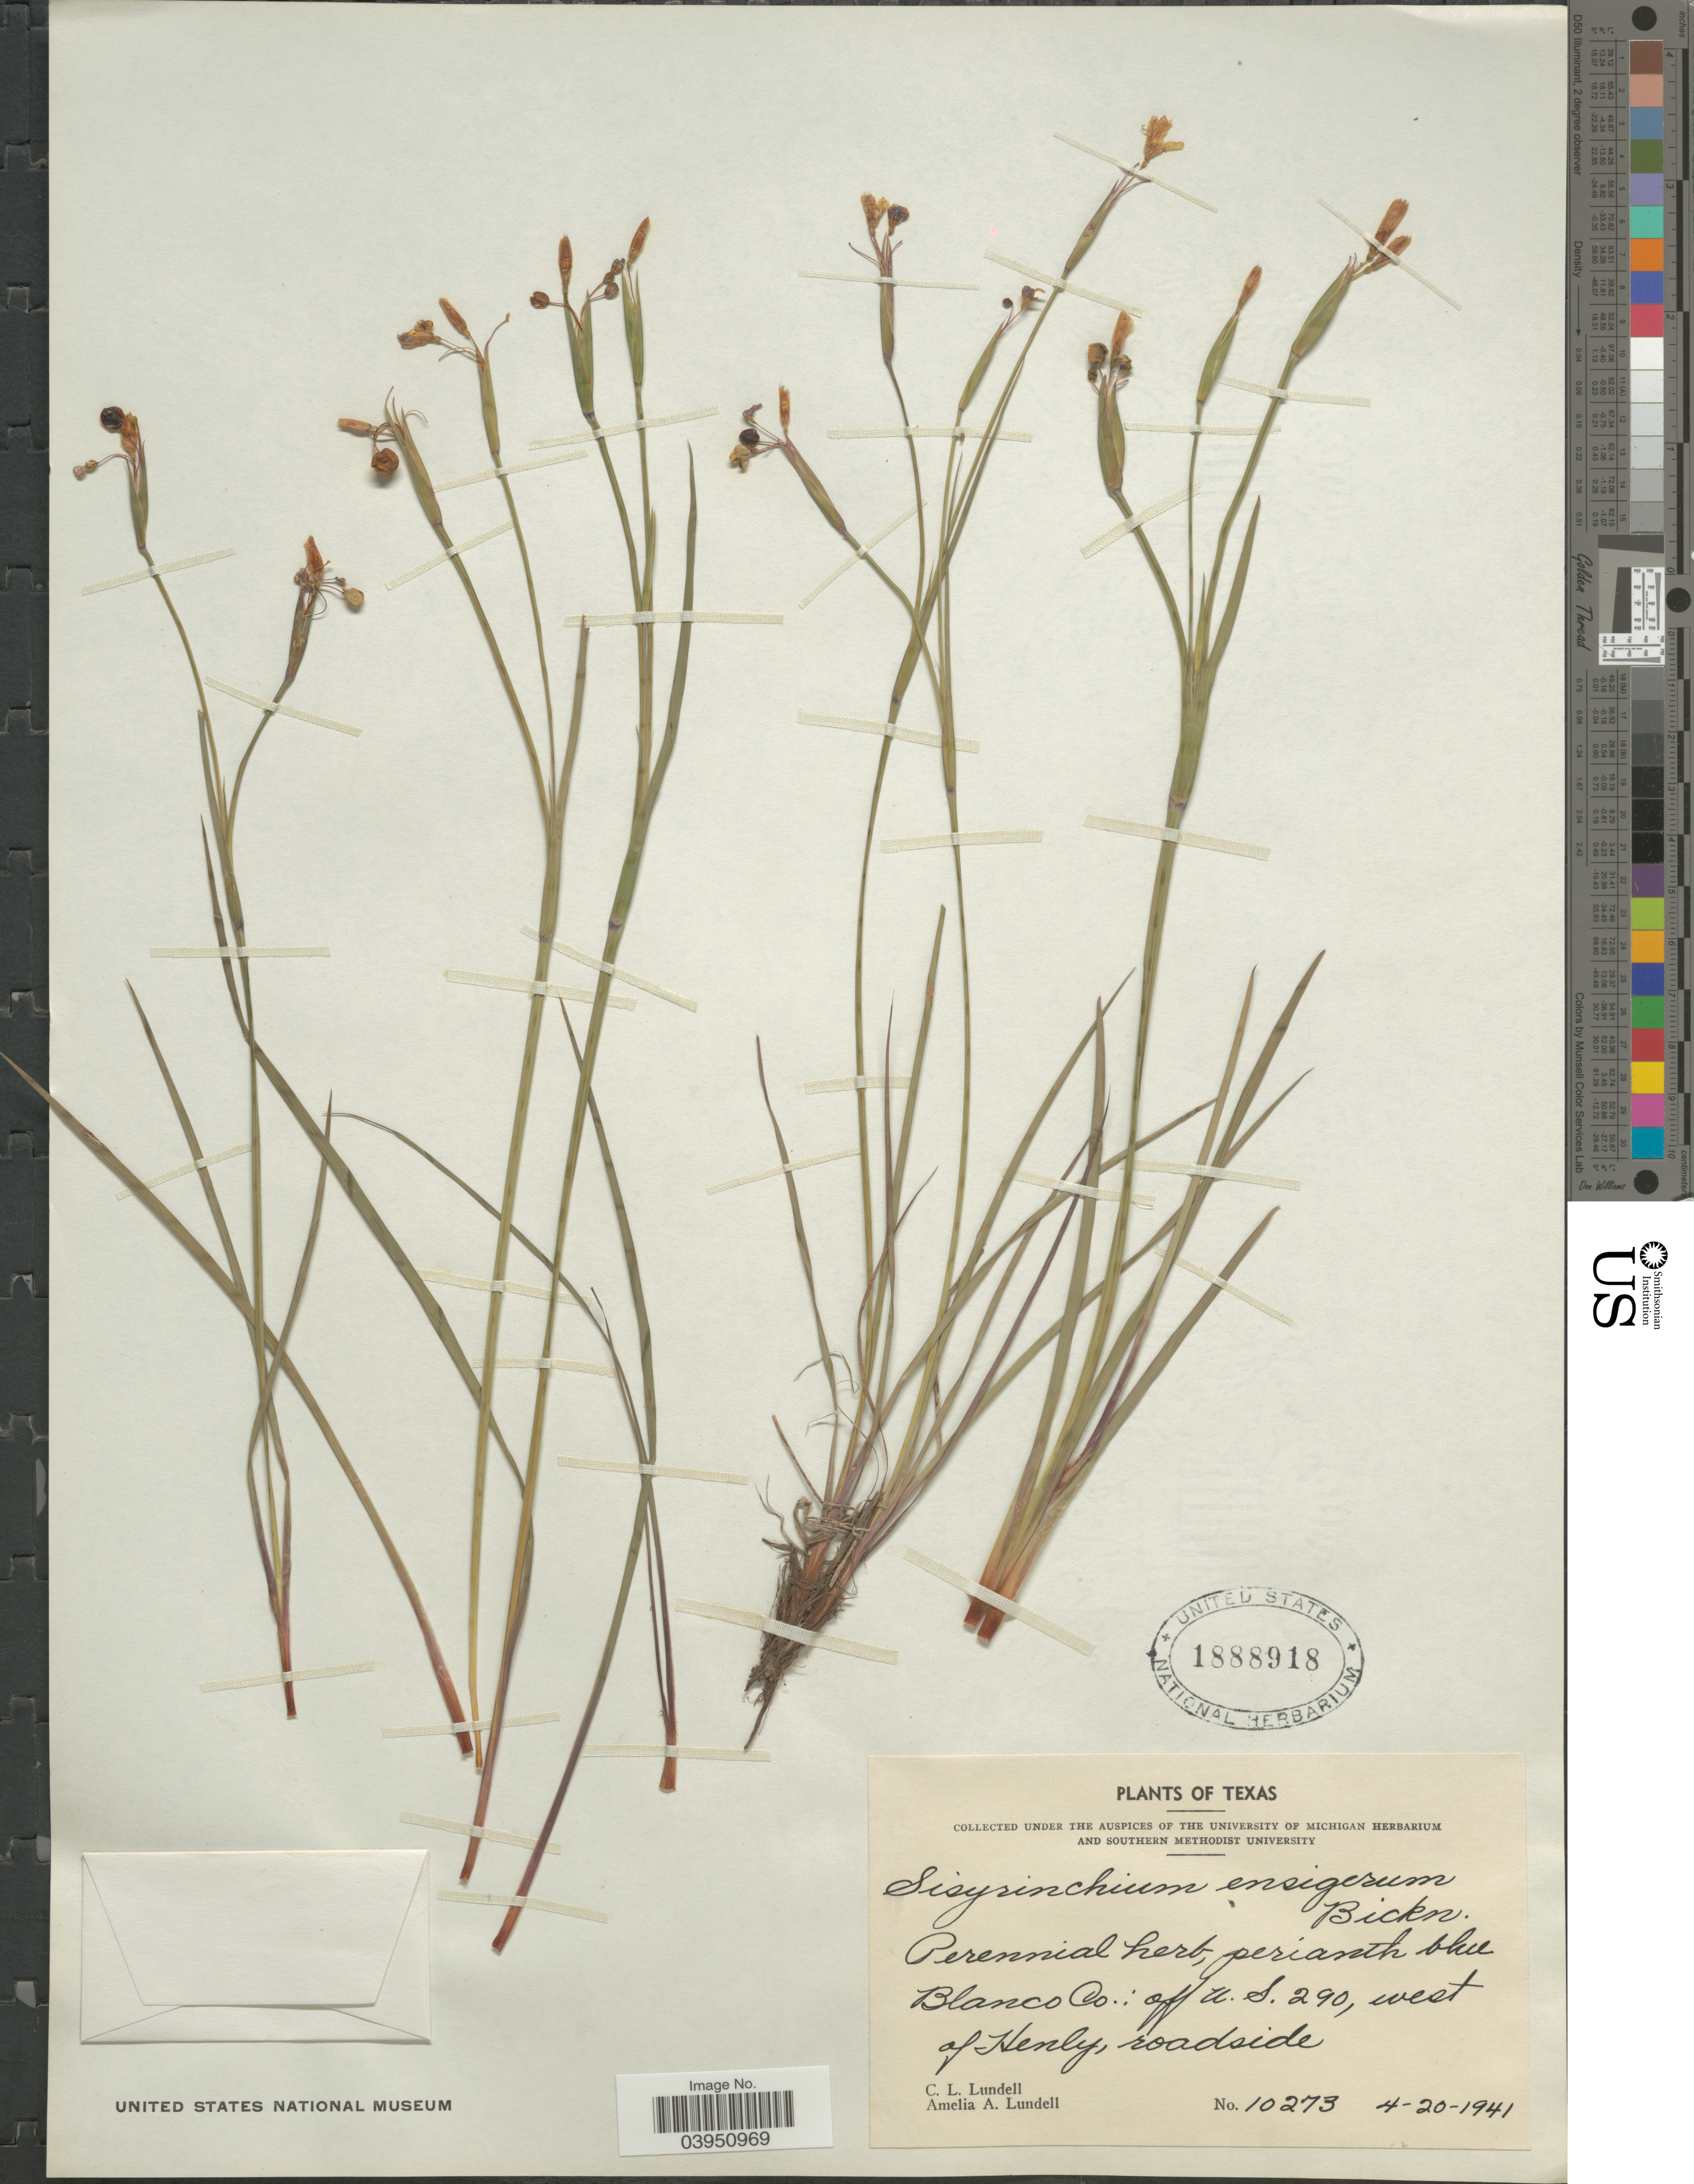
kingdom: Plantae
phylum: Tracheophyta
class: Liliopsida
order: Asparagales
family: Iridaceae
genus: Sisyrinchium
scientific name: Sisyrinchium ensigerum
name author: E.P. Bicknell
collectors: C. L. Lundell & A. A. Lundell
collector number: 10273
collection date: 1941-04-20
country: United States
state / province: Texas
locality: Blanco Co.: off U. S. 290, west of Henly.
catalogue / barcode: US 1888918